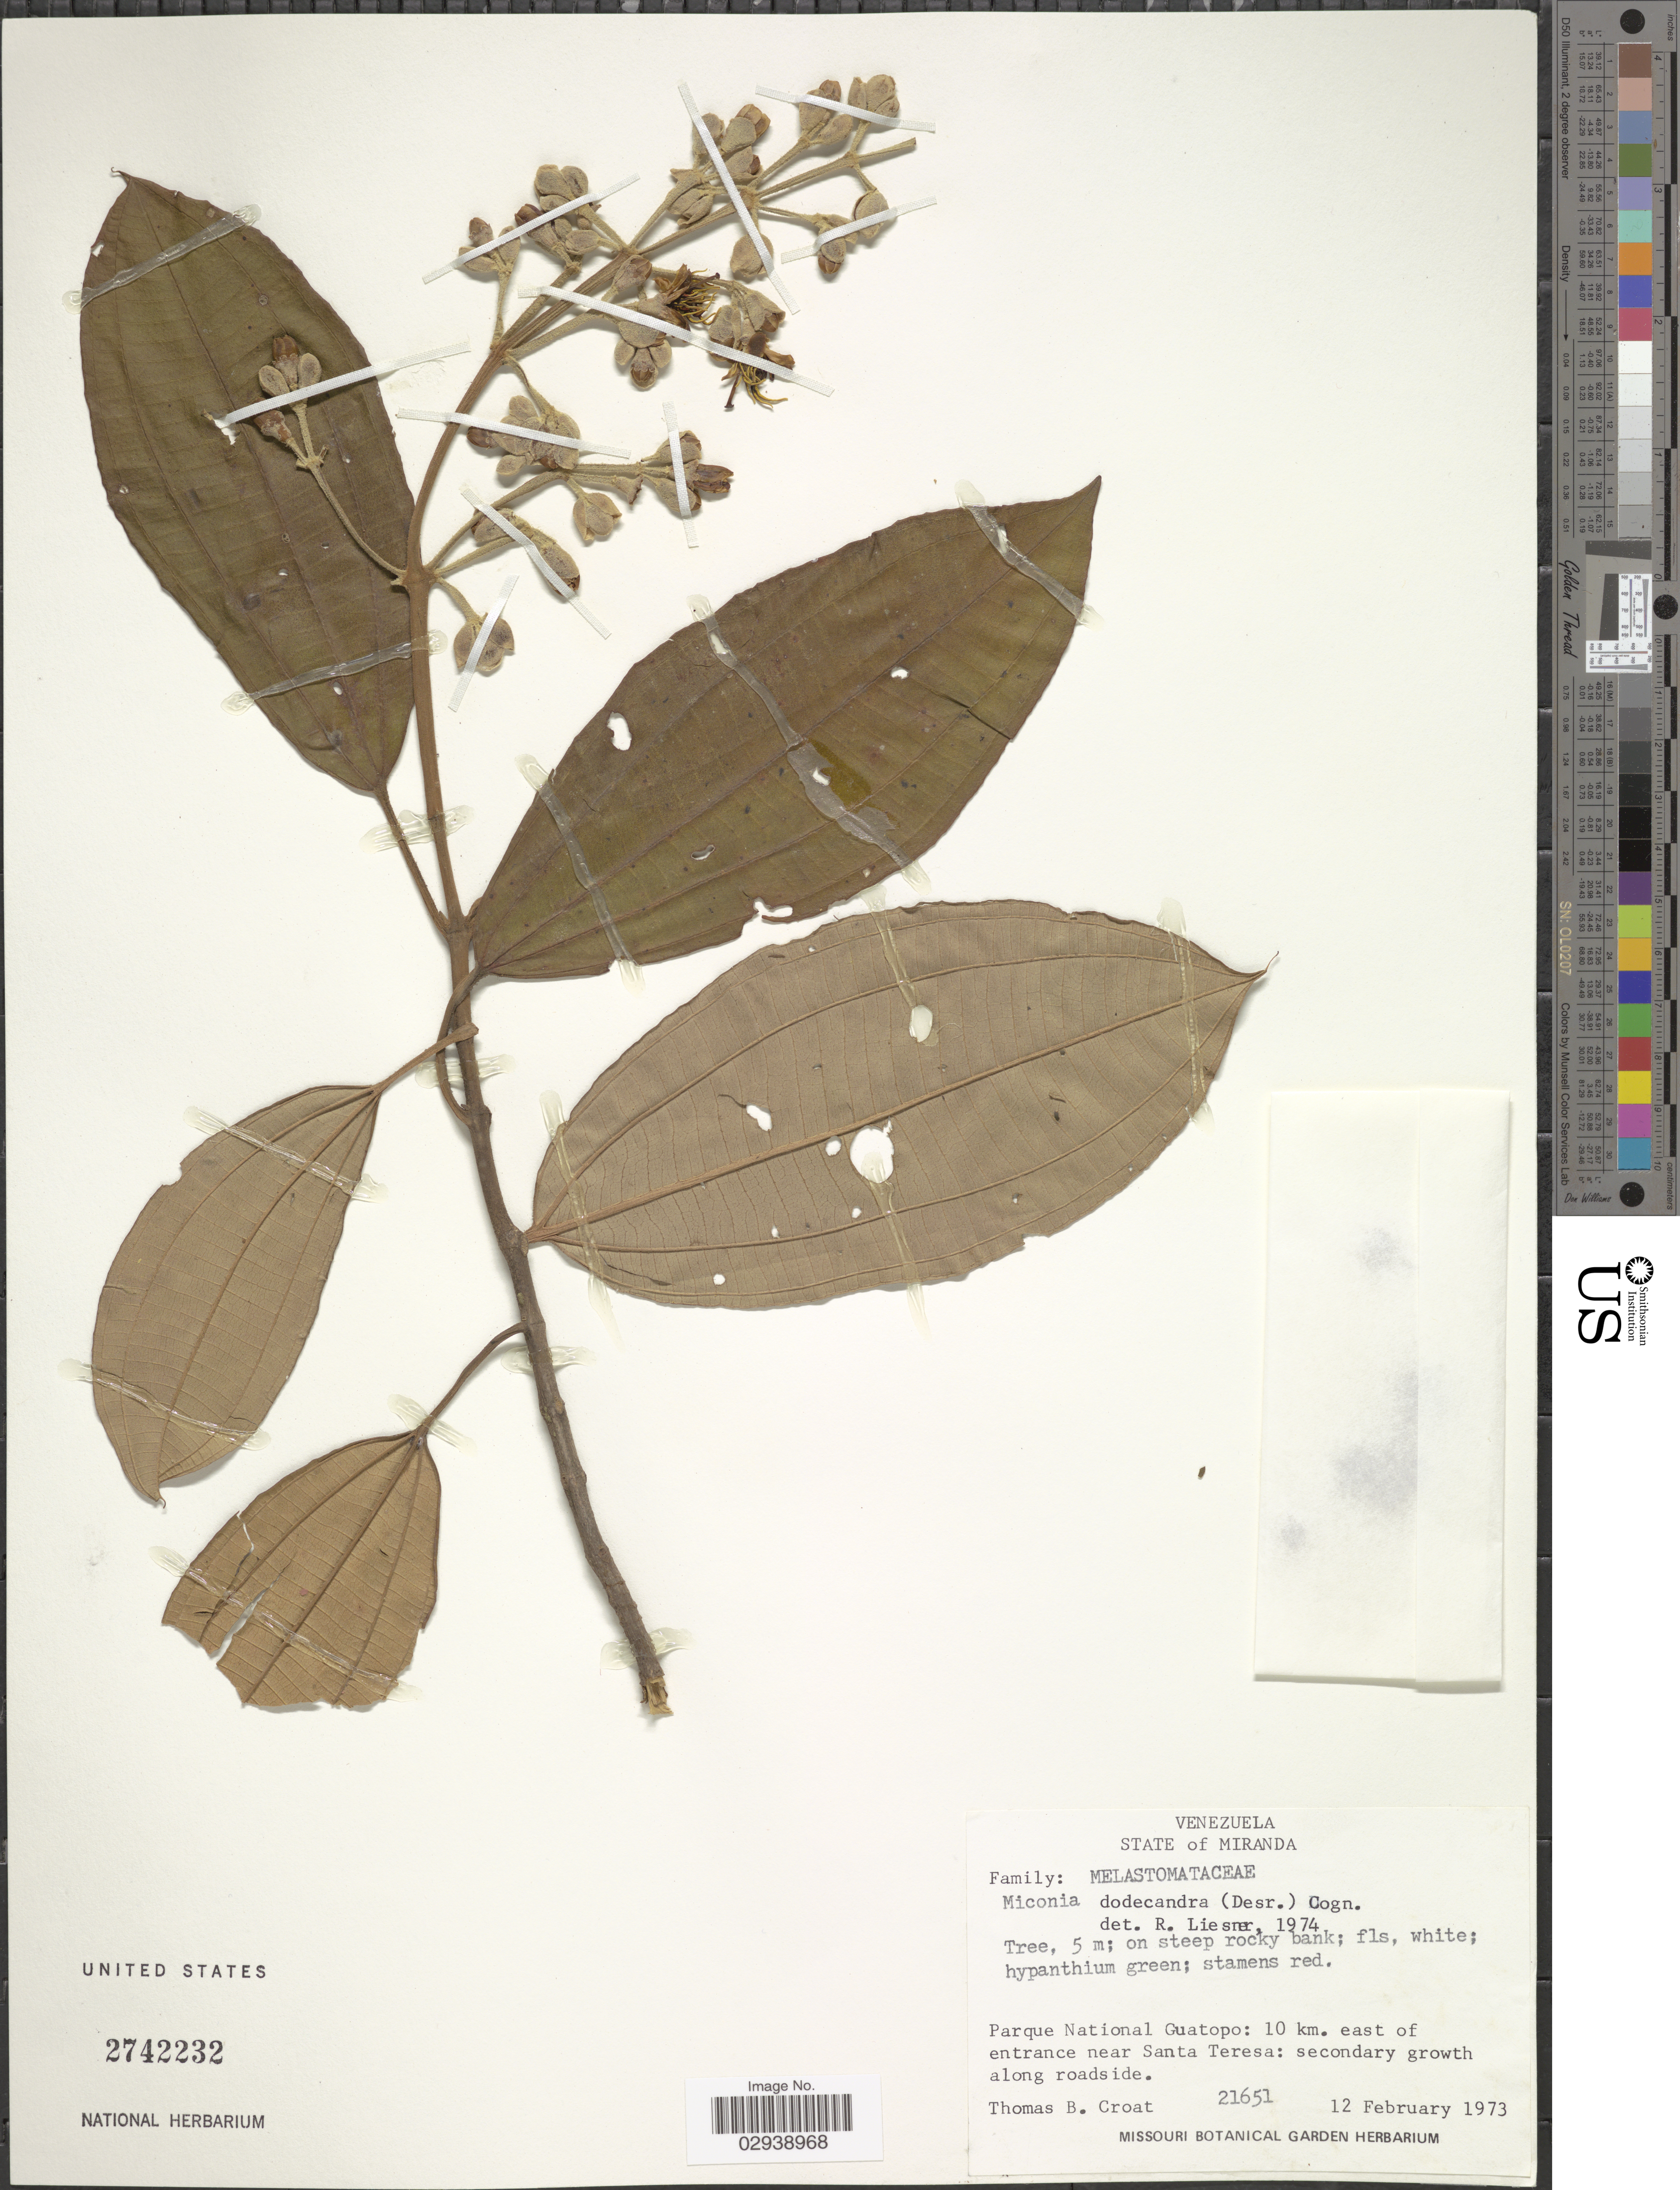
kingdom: Plantae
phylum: Tracheophyta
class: Magnoliopsida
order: Myrtales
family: Melastomataceae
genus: Miconia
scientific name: Miconia dodecandra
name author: Cogn.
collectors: T. B. Croat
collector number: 21651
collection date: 1973-02-12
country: Venezuela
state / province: Miranda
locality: Parque National Guatopo: 10 km. east of entrance near Santa Teresa: secondary growth along roadside.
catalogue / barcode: US 2742232